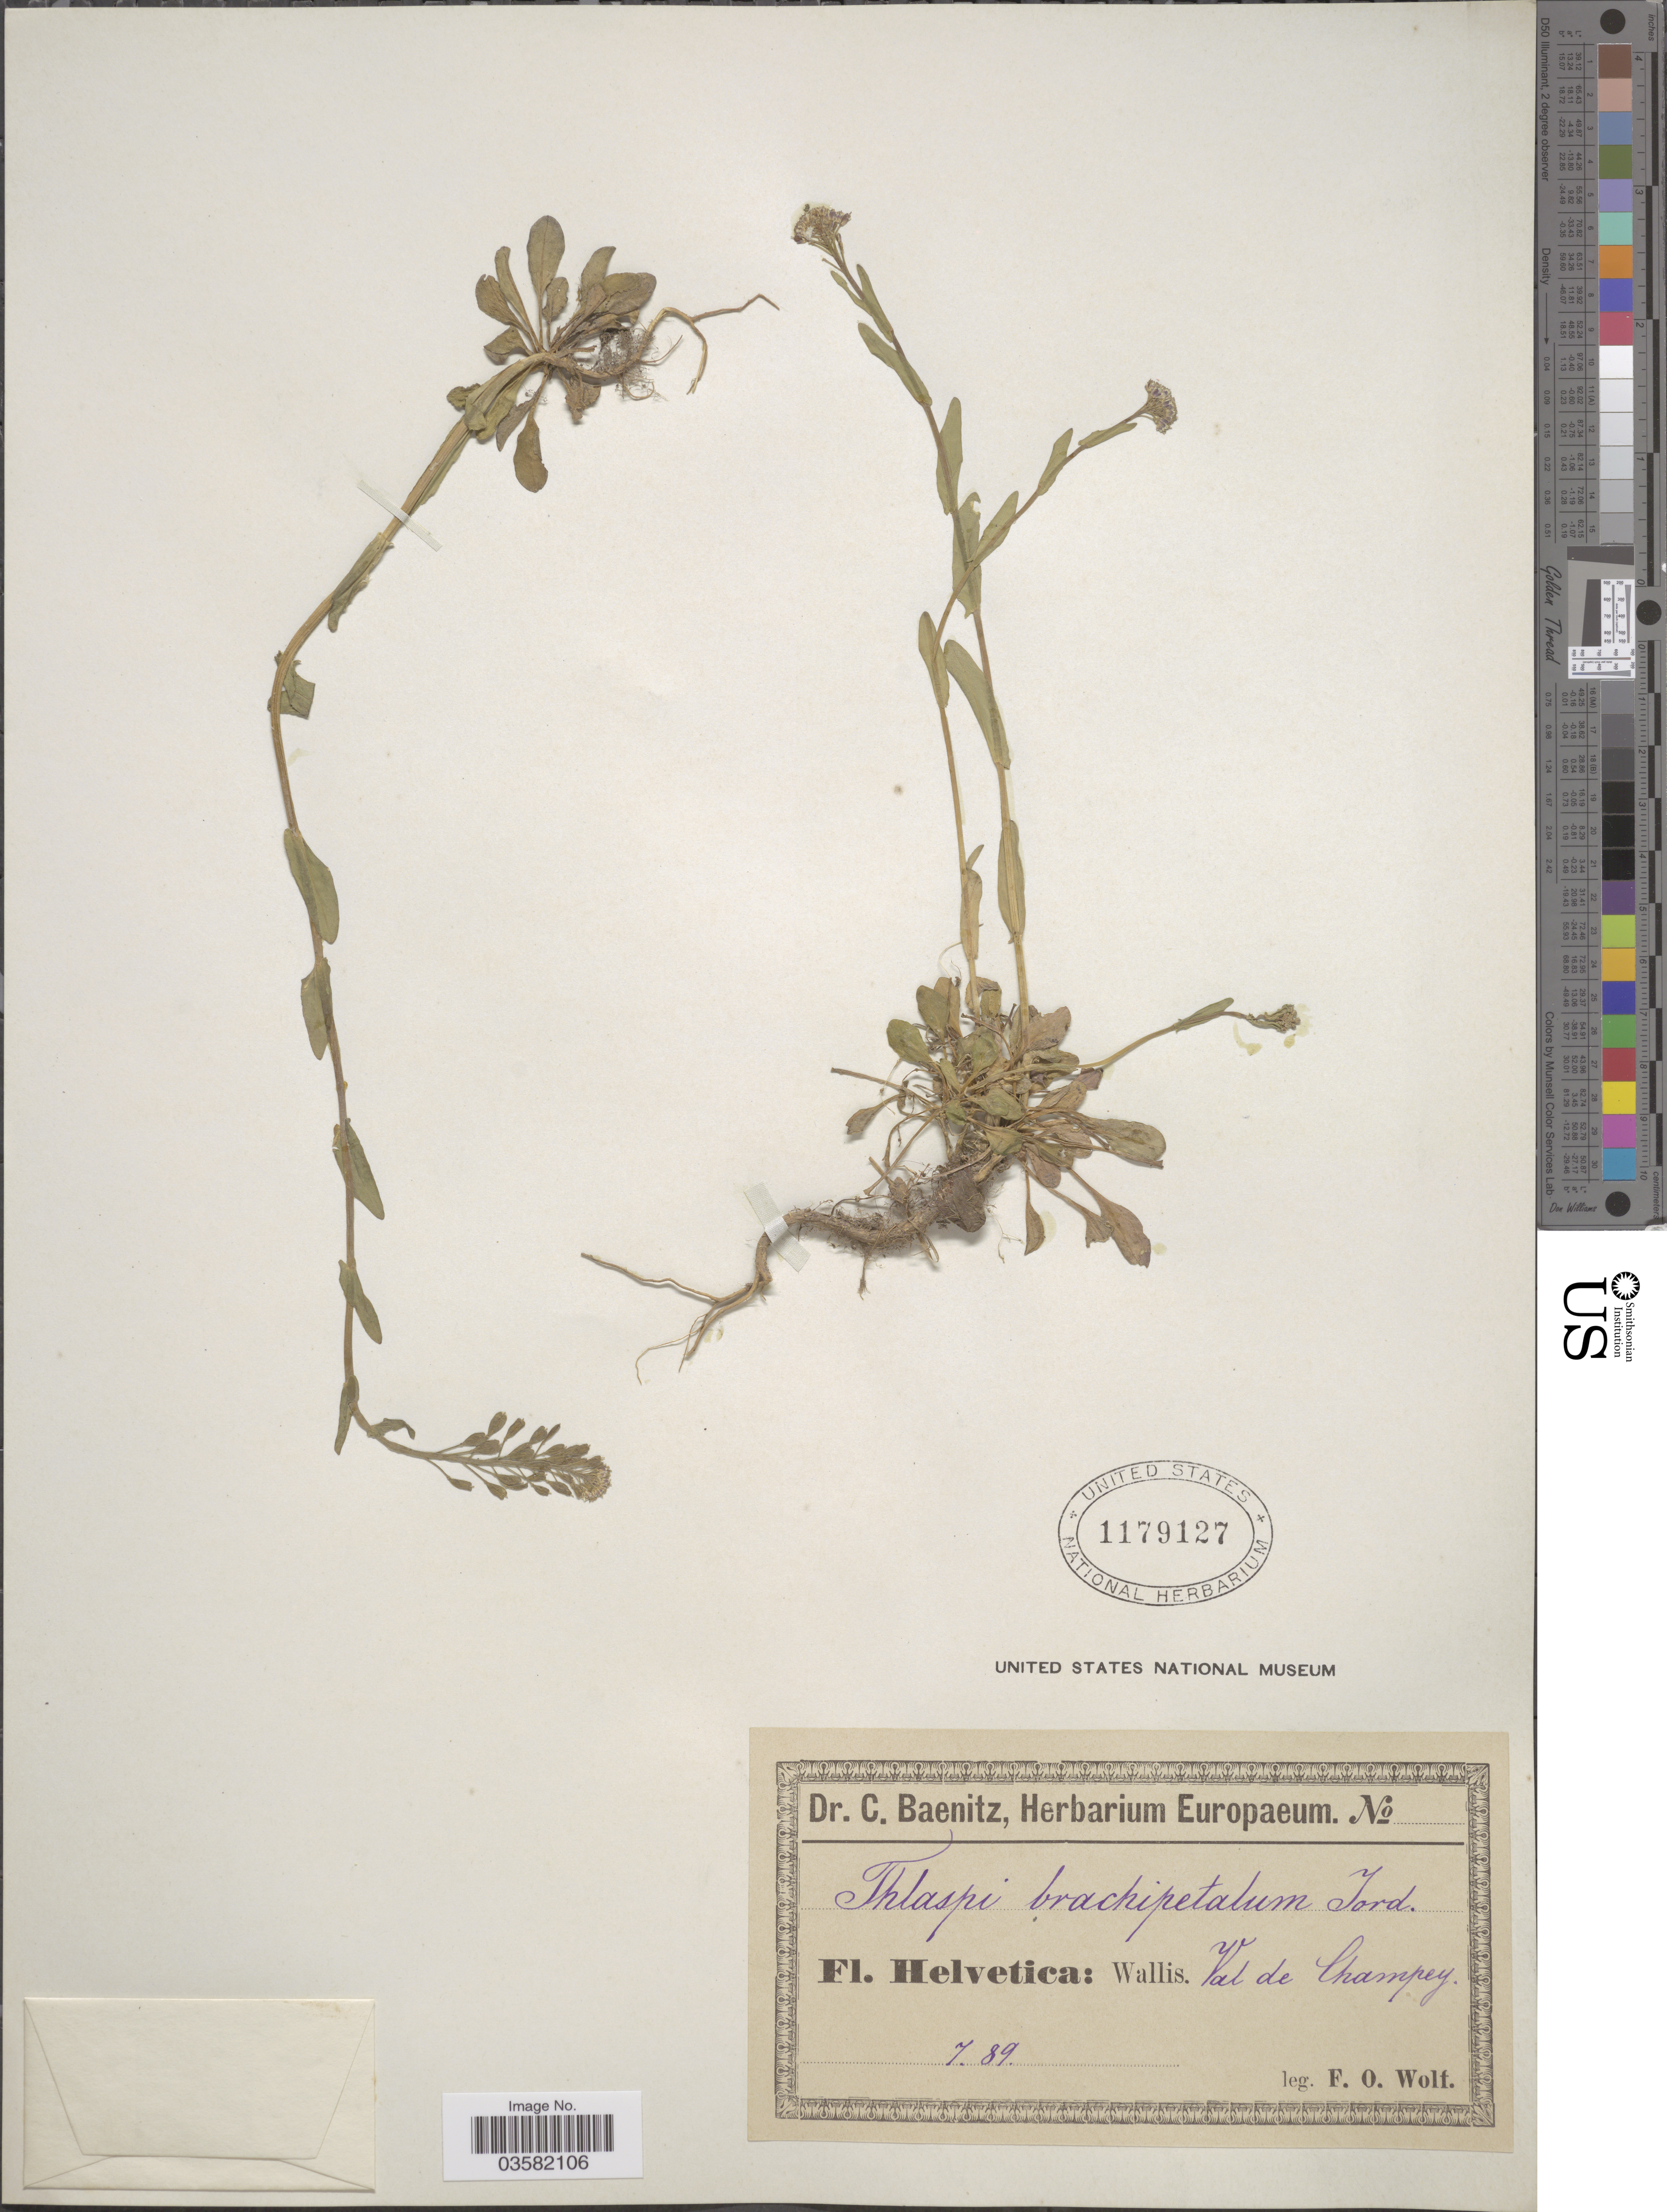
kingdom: Plantae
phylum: Tracheophyta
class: Magnoliopsida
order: Brassicales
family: Brassicaceae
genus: Thlaspi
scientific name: Thlaspi brachypetalum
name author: Jord.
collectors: F. Wolf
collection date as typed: Transcribed d/m/y: /7/89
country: Switzerland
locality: Helvetica: Wallis. Val de Champey.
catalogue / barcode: US 1179127